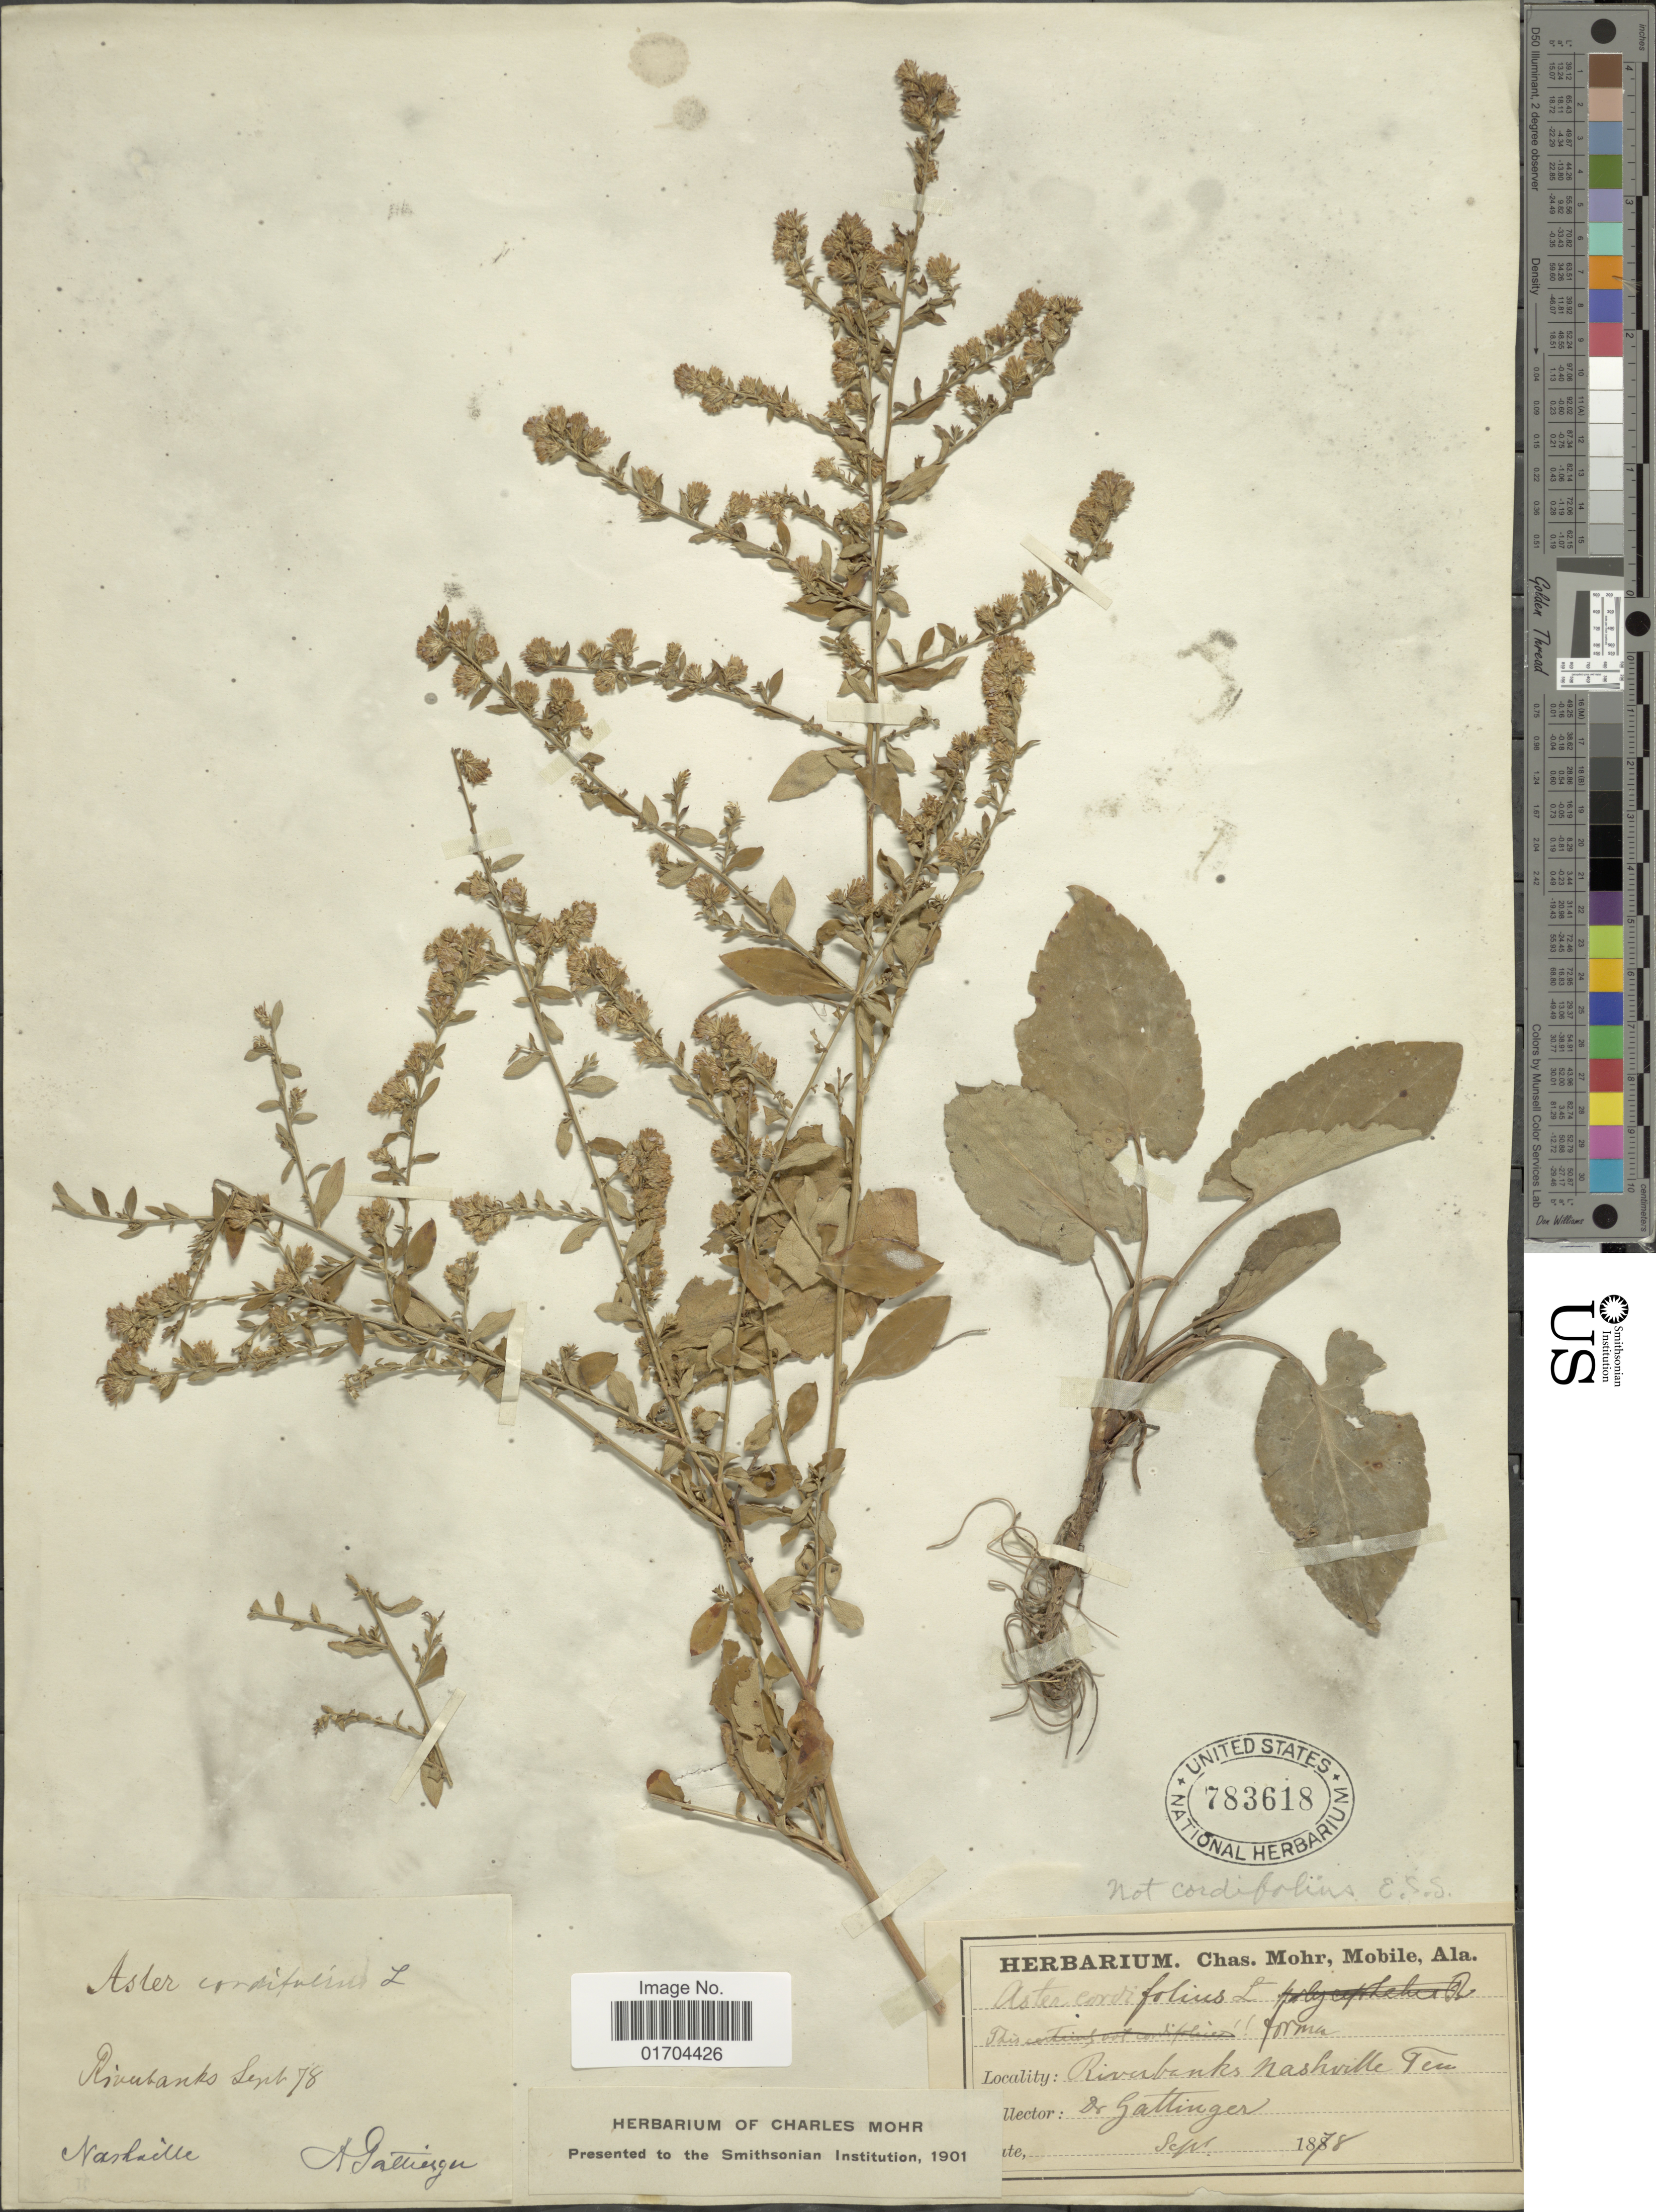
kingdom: Plantae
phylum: Tracheophyta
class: Magnoliopsida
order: Asterales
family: Asteraceae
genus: Symphyotrichum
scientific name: Symphyotrichum sp.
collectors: A. Gattinger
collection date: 1878-09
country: United States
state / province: Tennessee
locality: Riverbanks Nashville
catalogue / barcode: US 783618